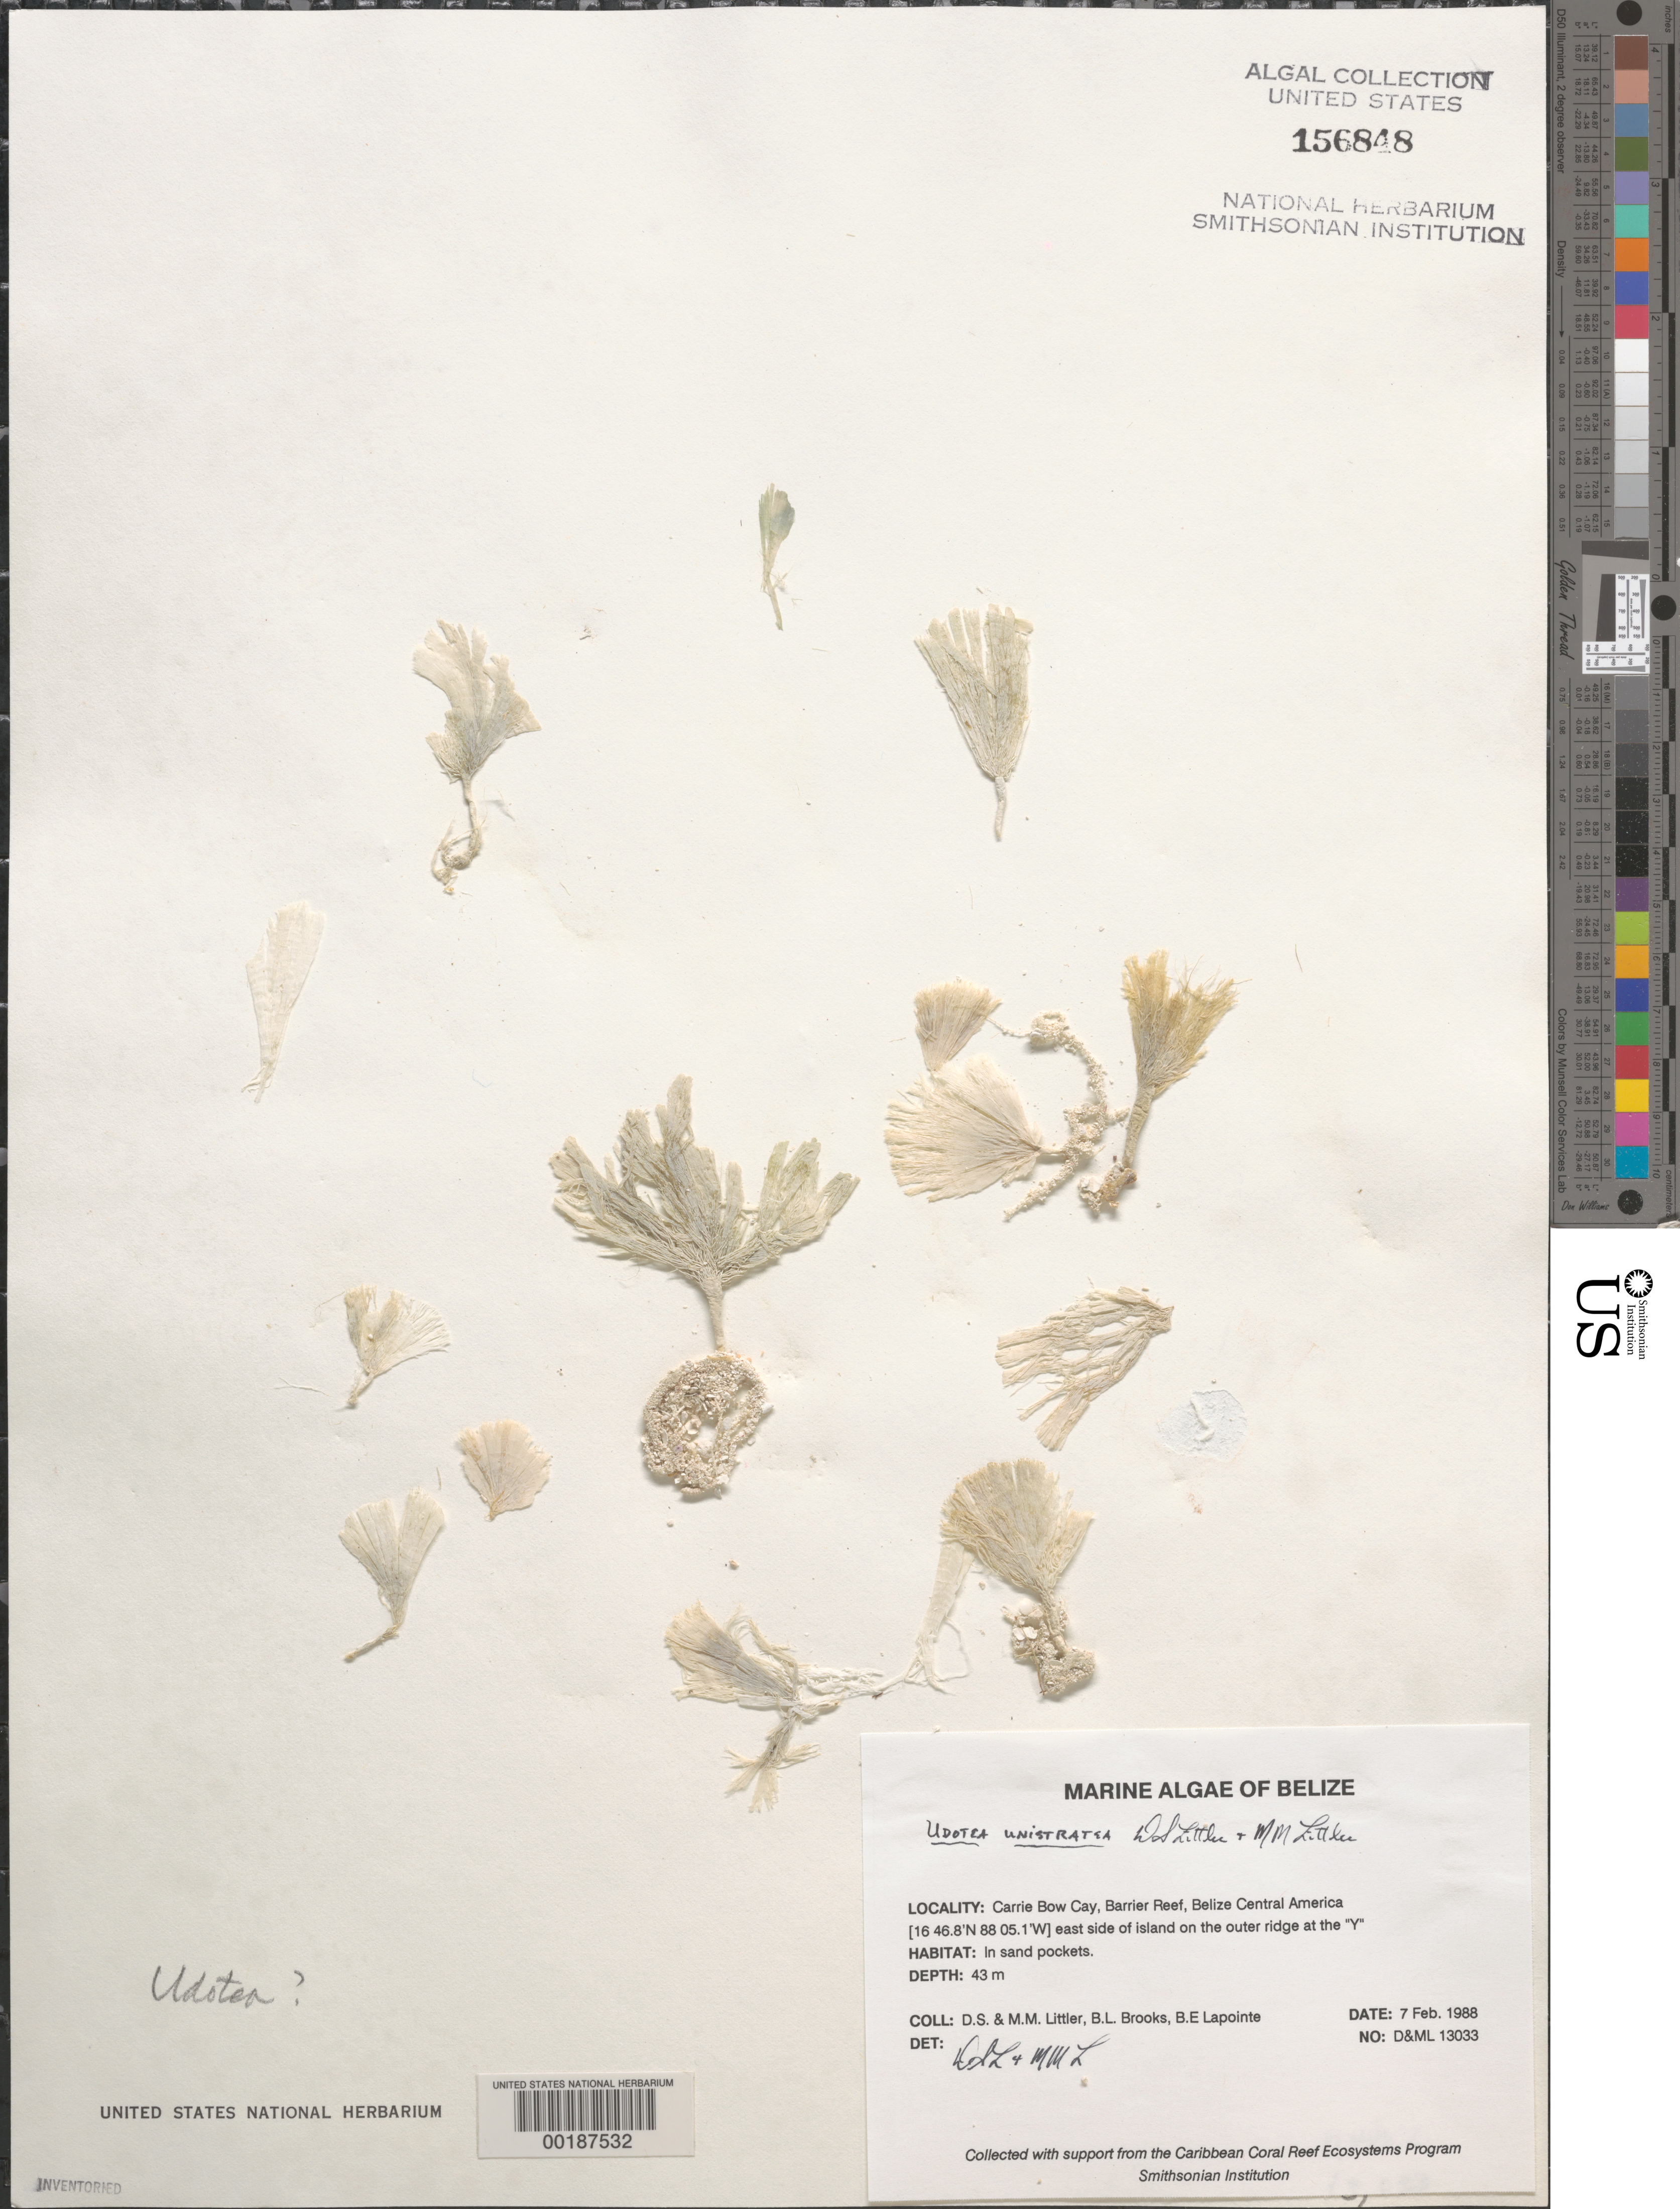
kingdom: Plantae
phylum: Chlorophyta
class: Ulvophyceae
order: Bryopsidales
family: Udoteaceae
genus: Udotea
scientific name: Udotea unistratea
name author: D.S. Littler & Littler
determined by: Littler, D. S.; Littler, M. M.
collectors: D. S. Littler, M. M. Littler, B. Brooks & B. Lapointe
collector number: D&ML 13033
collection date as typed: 07 Feb 1988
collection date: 1988-02-07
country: Belize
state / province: Stann Creek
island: Carrie Bow Cay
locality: Barrier reef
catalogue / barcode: US 156848